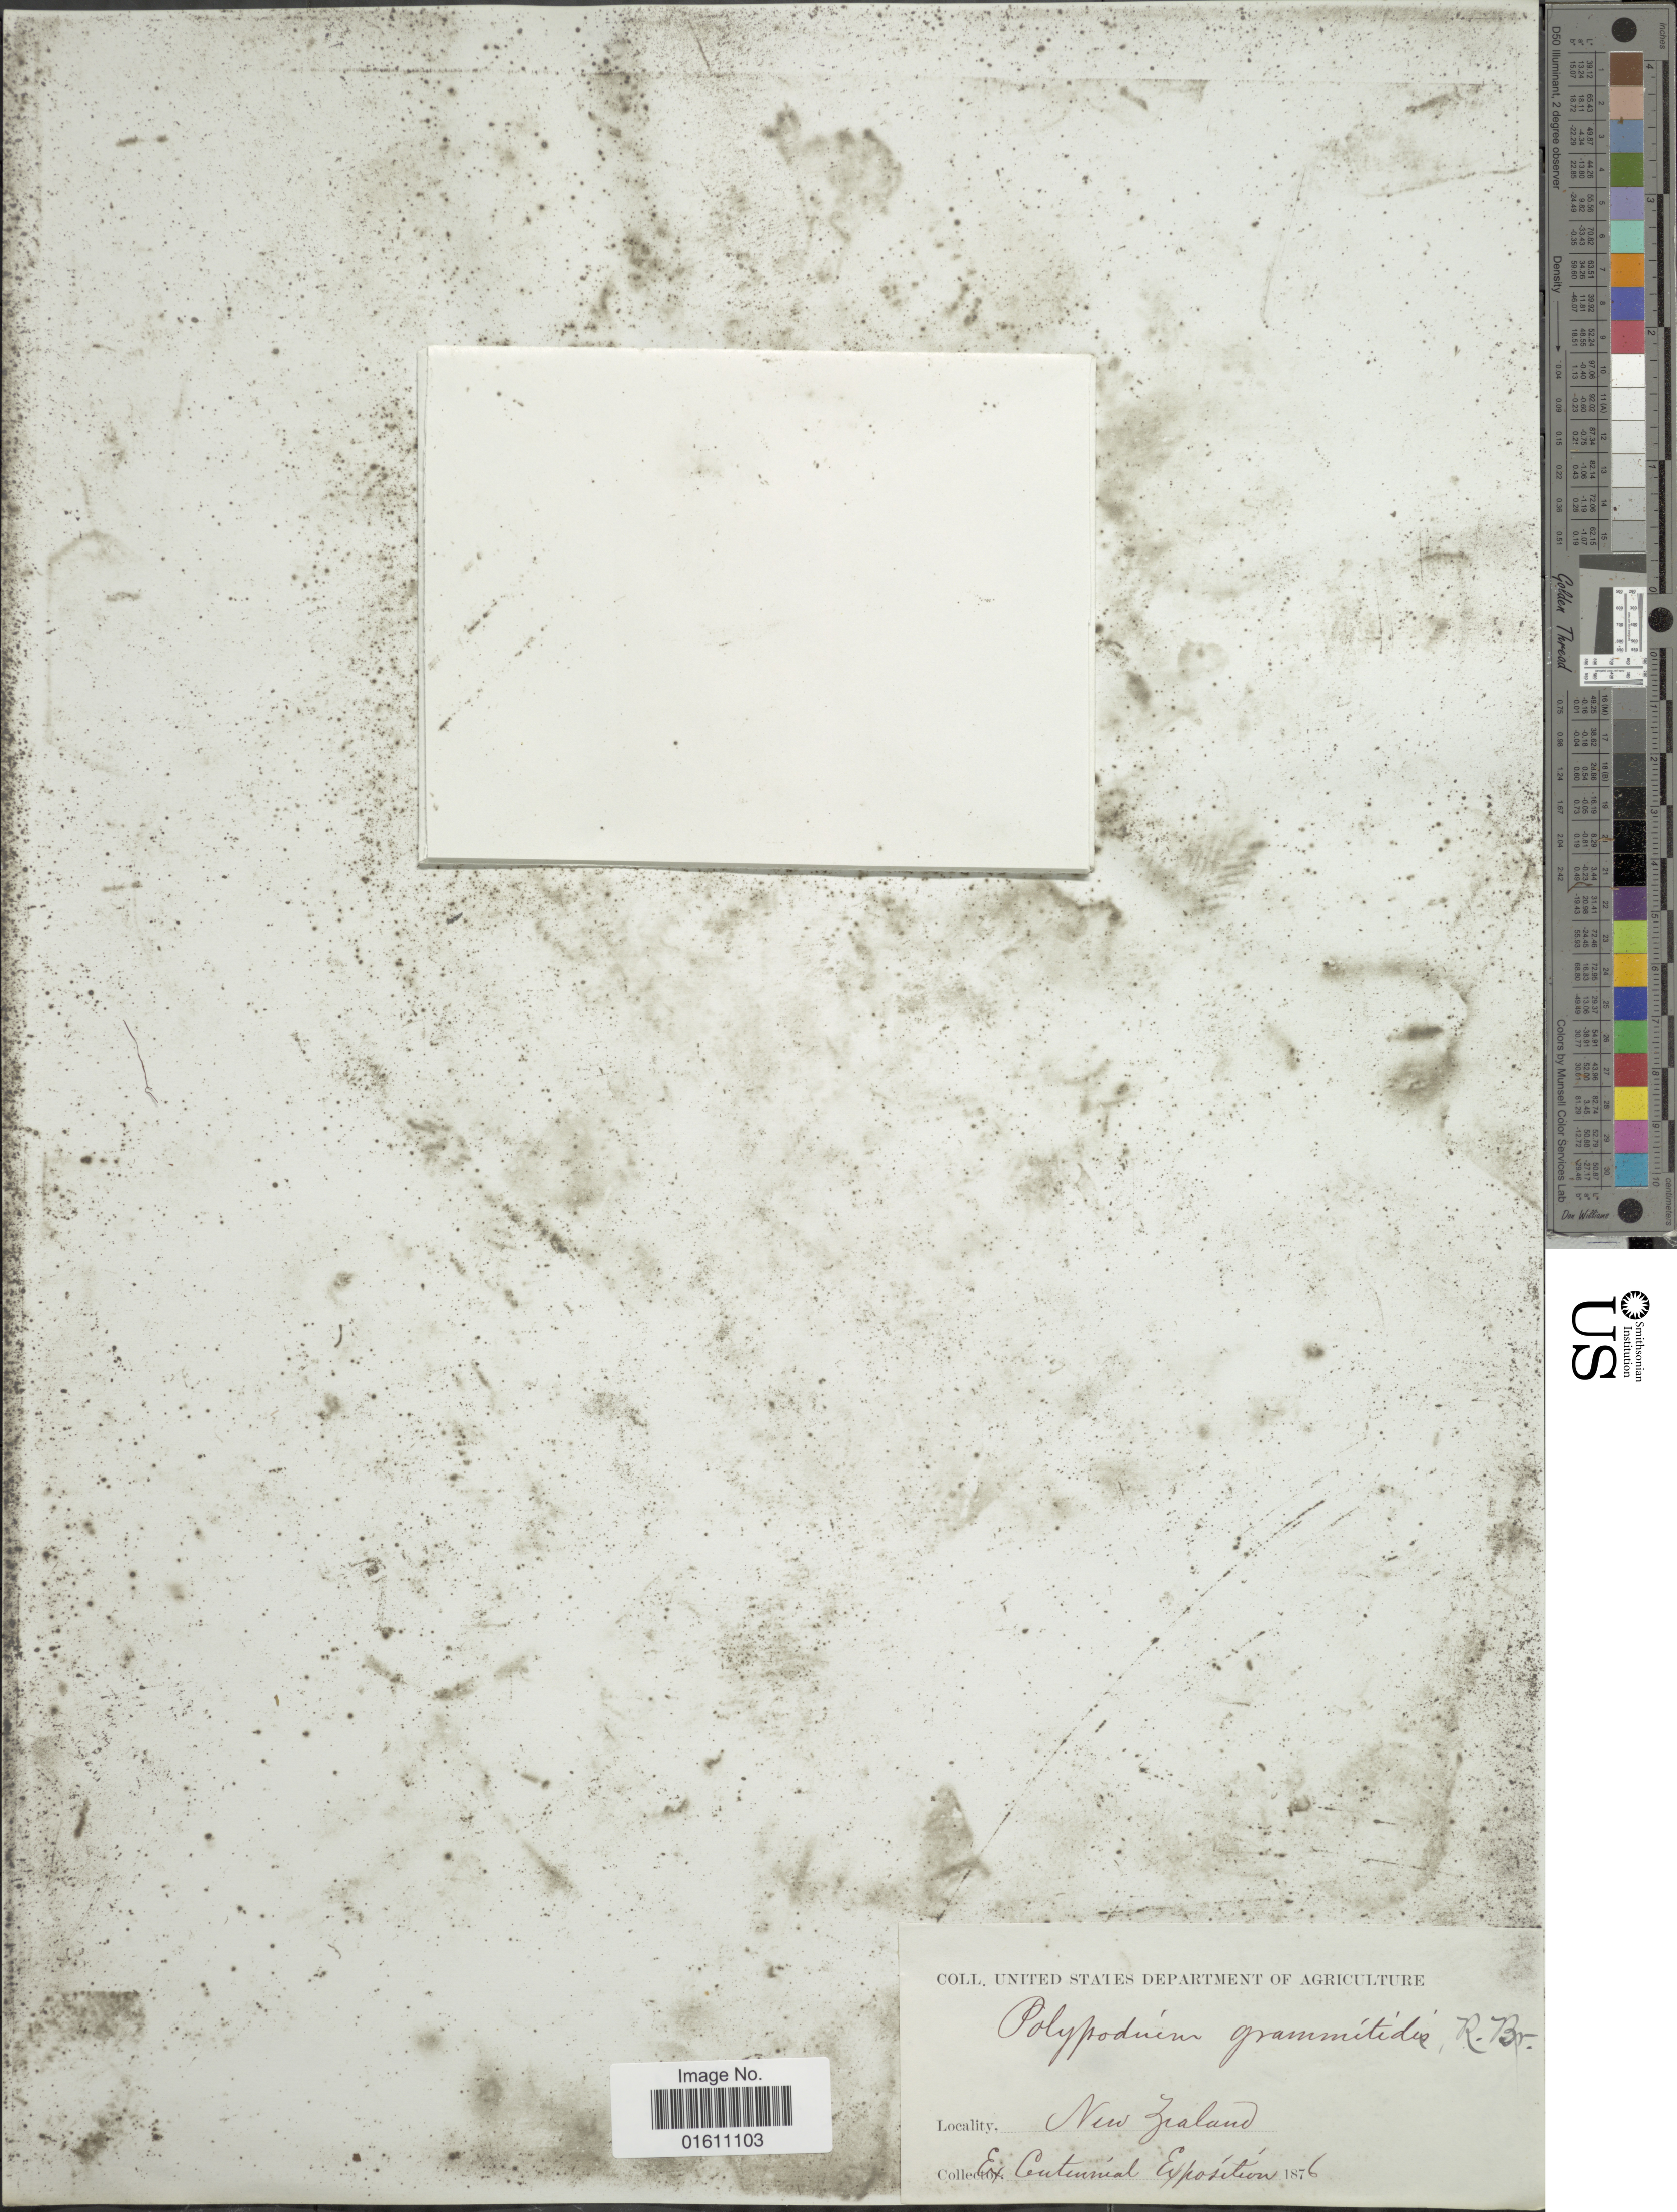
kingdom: Plantae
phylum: Tracheophyta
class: Polypodiopsida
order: Polypodiales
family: Polypodiaceae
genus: Notogrammitis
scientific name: Notogrammitis heterophylla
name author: (Labill.) Parris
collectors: ex herb. L'Exposition Coloniale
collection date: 1876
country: New Zealand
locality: New Zealand